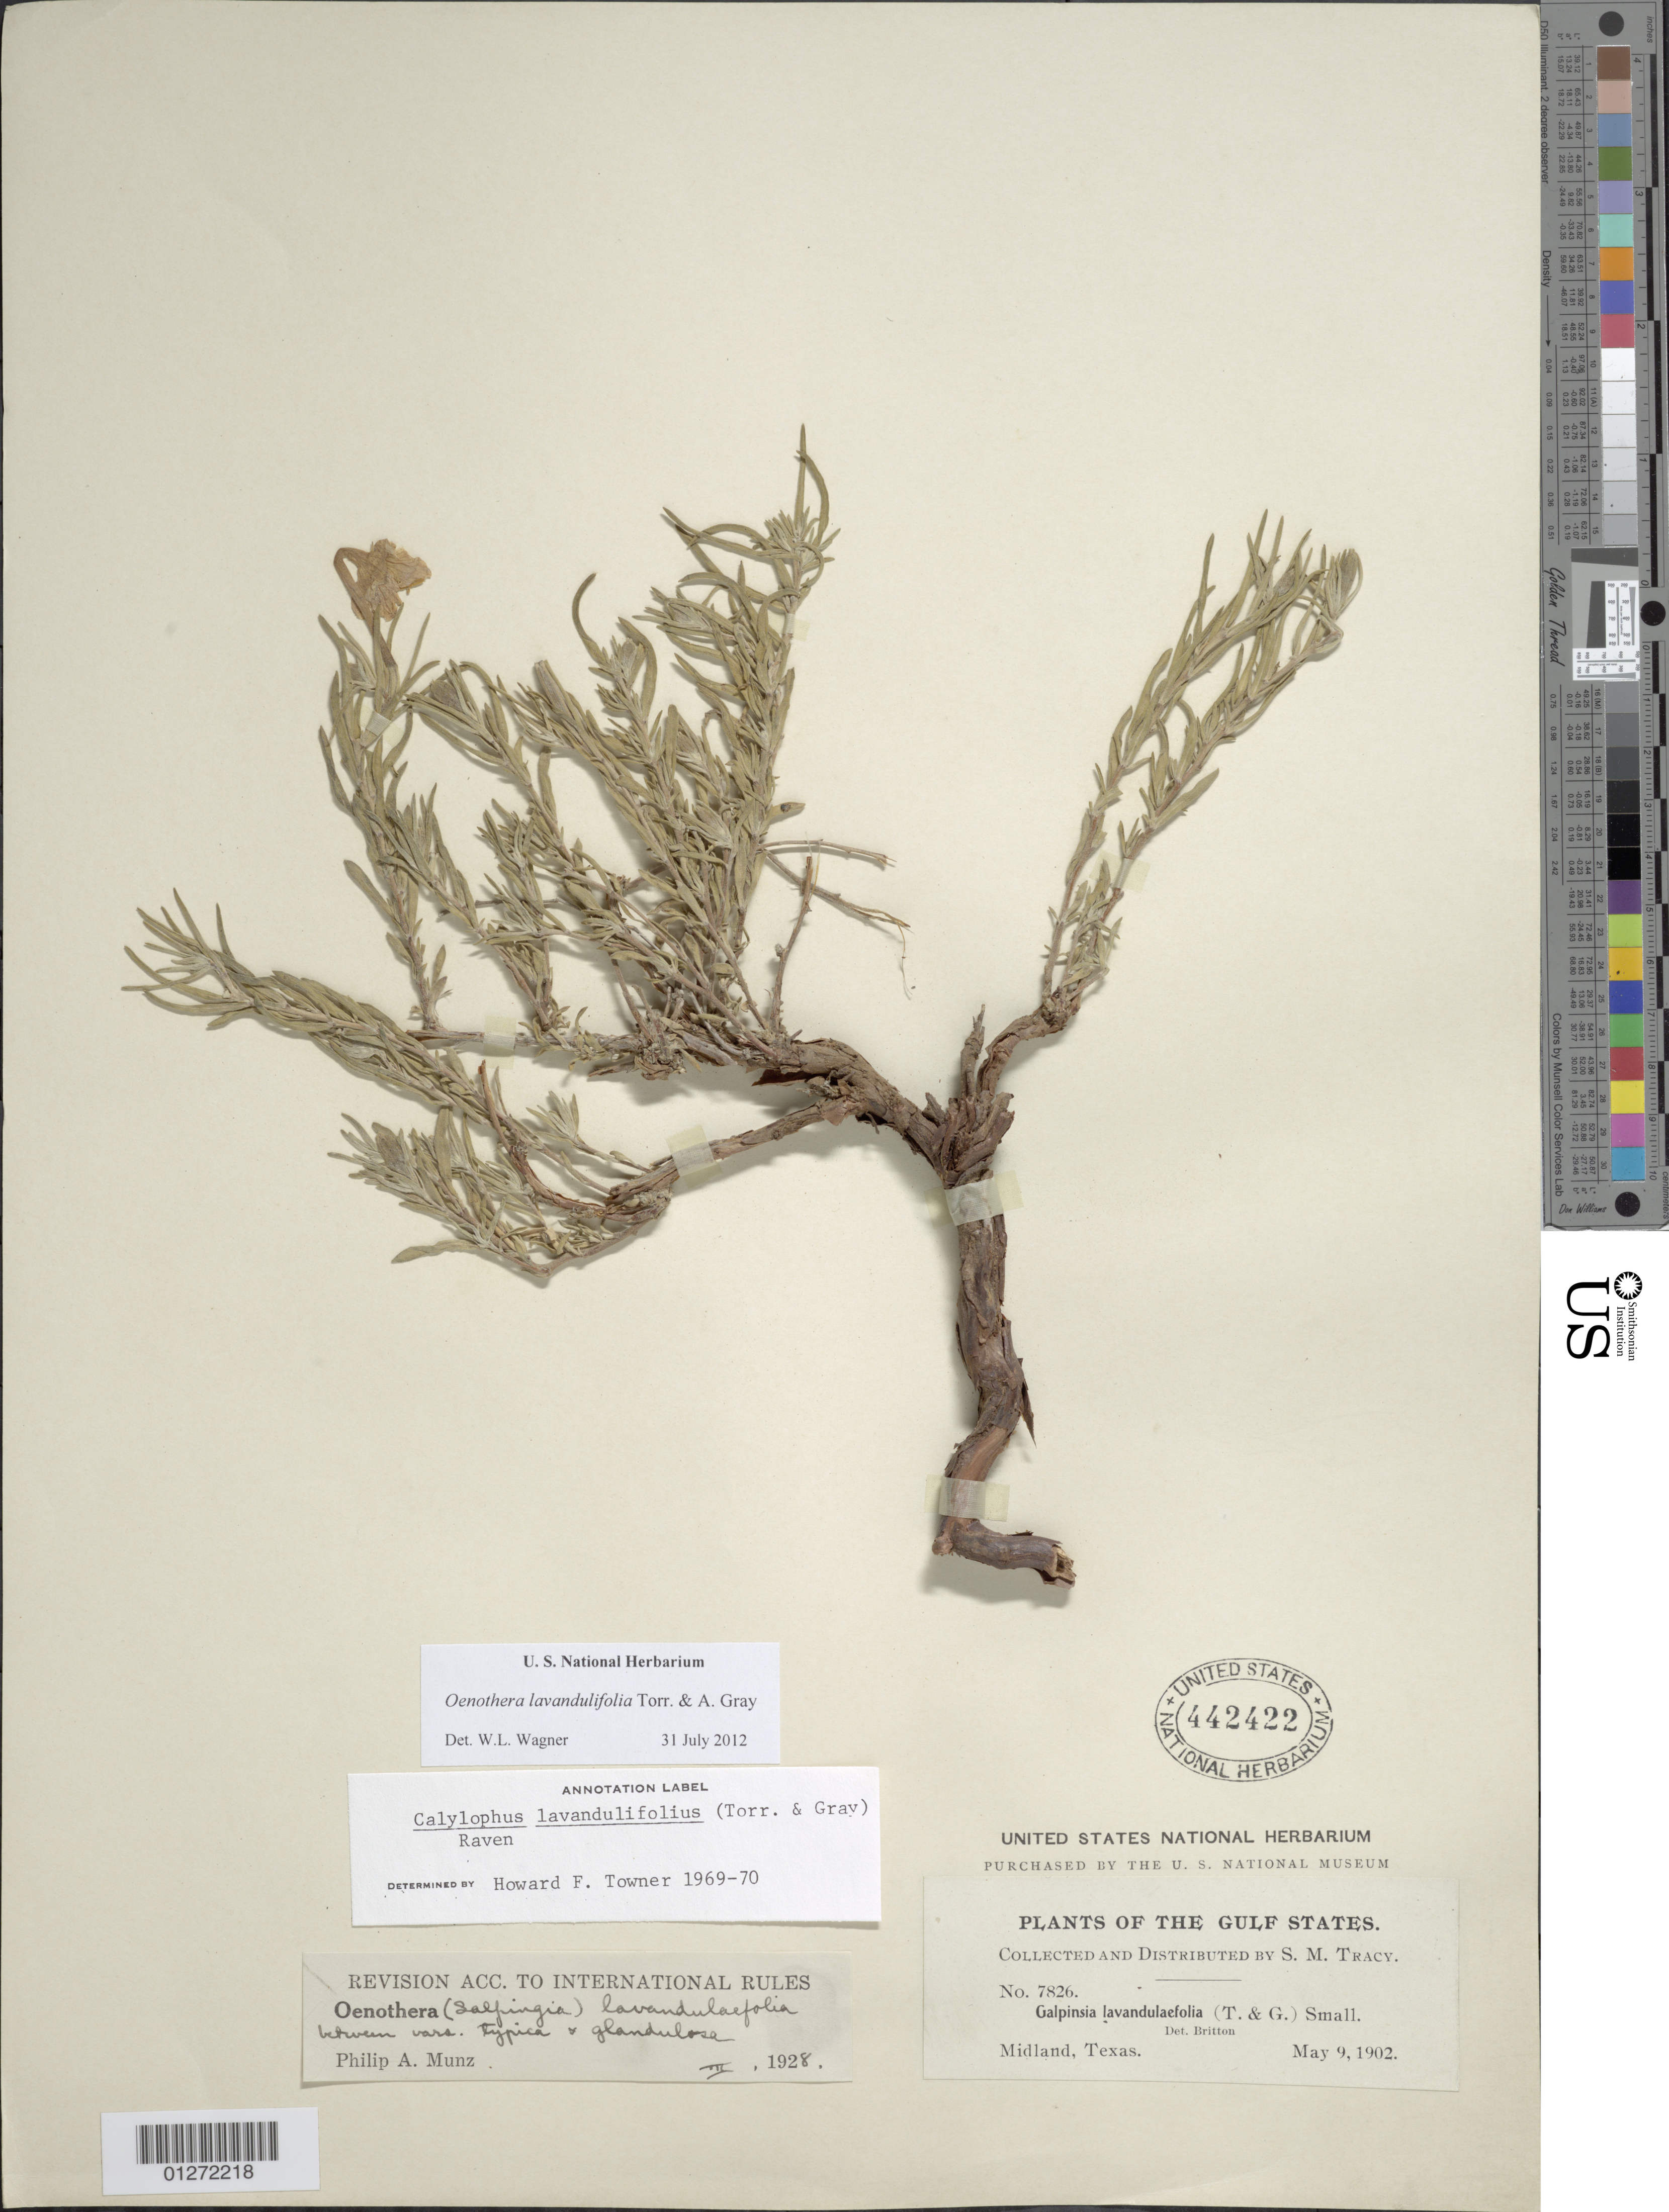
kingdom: Plantae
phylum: Tracheophyta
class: Magnoliopsida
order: Myrtales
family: Onagraceae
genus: Oenothera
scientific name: Oenothera lavandulifolia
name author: Torr. & A. Gray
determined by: Wagner, W. L., (BOT), Smithsonian Institution - National Museum of Natural History (UNITED STATES)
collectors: S. M. Tracy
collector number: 7826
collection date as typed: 09 May 1902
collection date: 1902-05-09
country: United States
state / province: Texas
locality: Midland.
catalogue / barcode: US 442422